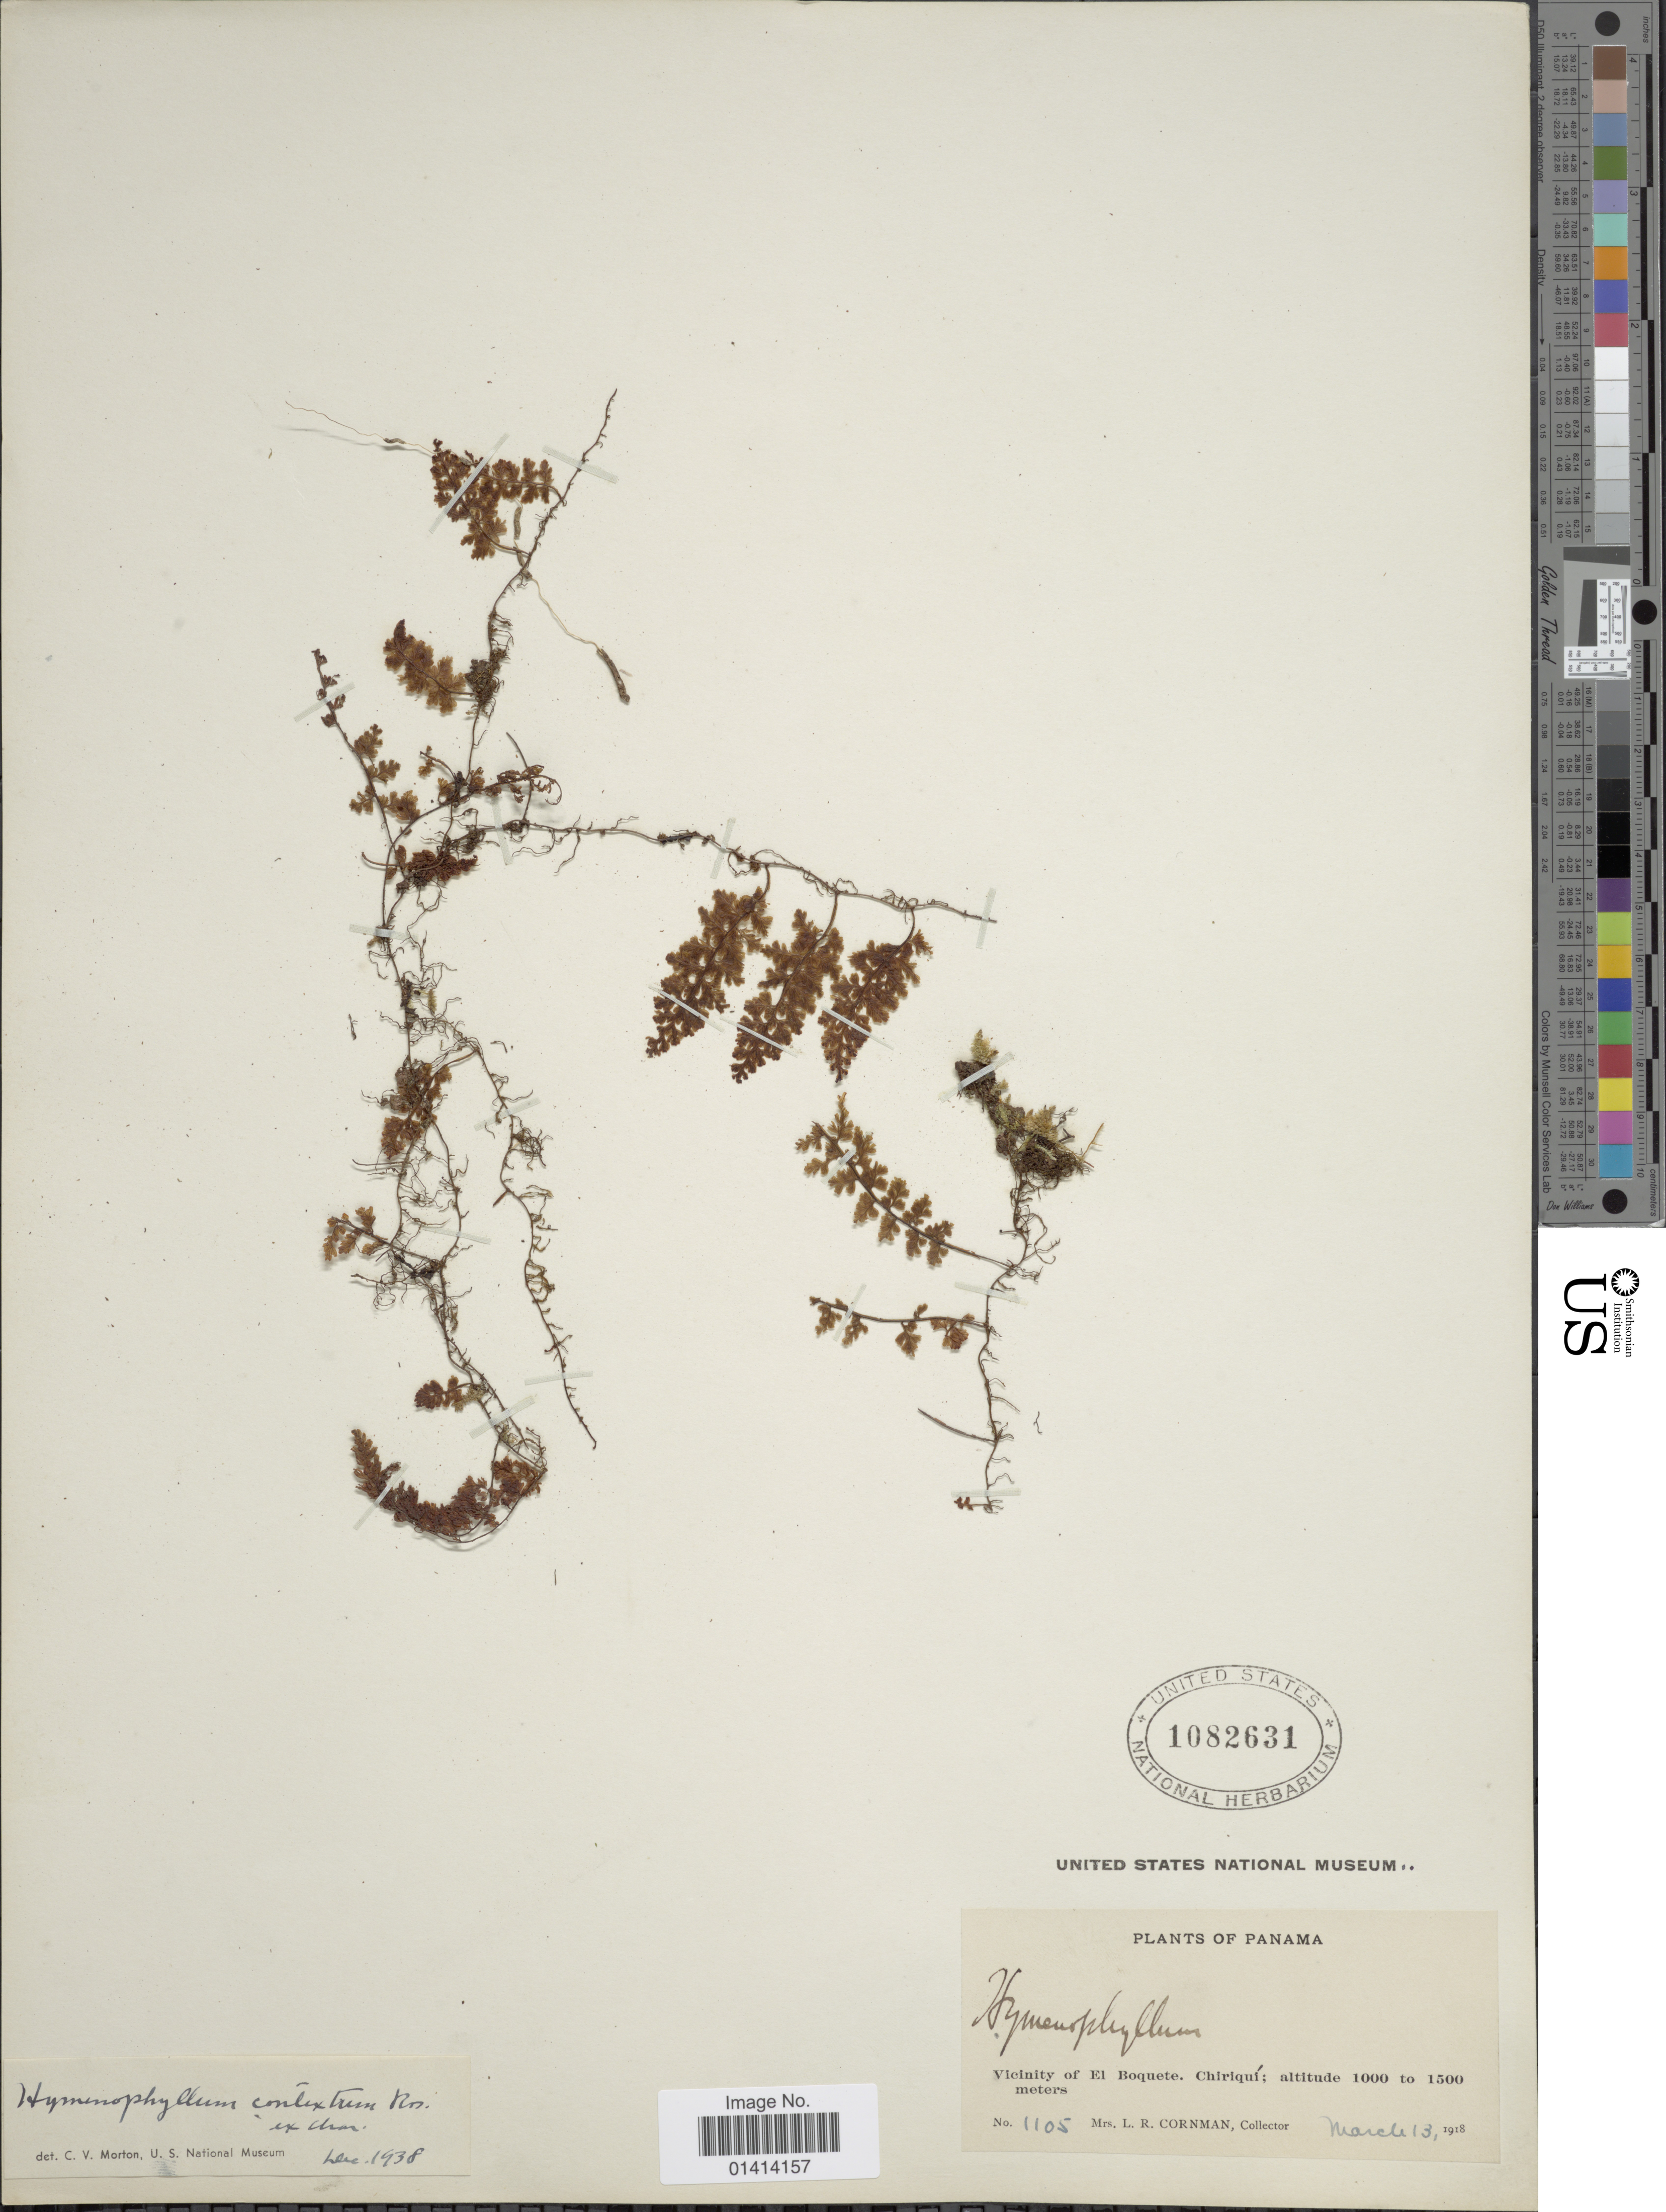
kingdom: Plantae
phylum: Tracheophyta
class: Polypodiopsida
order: Hymenophyllales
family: Hymenophyllaceae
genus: Hymenophyllum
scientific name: Hymenophyllum myriocarpum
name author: Hook.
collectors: L. Cornman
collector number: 1105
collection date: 1918-03-13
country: Panama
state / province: Chiriqui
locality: Vicinity of El Boquete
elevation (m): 1000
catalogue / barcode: US 1082631